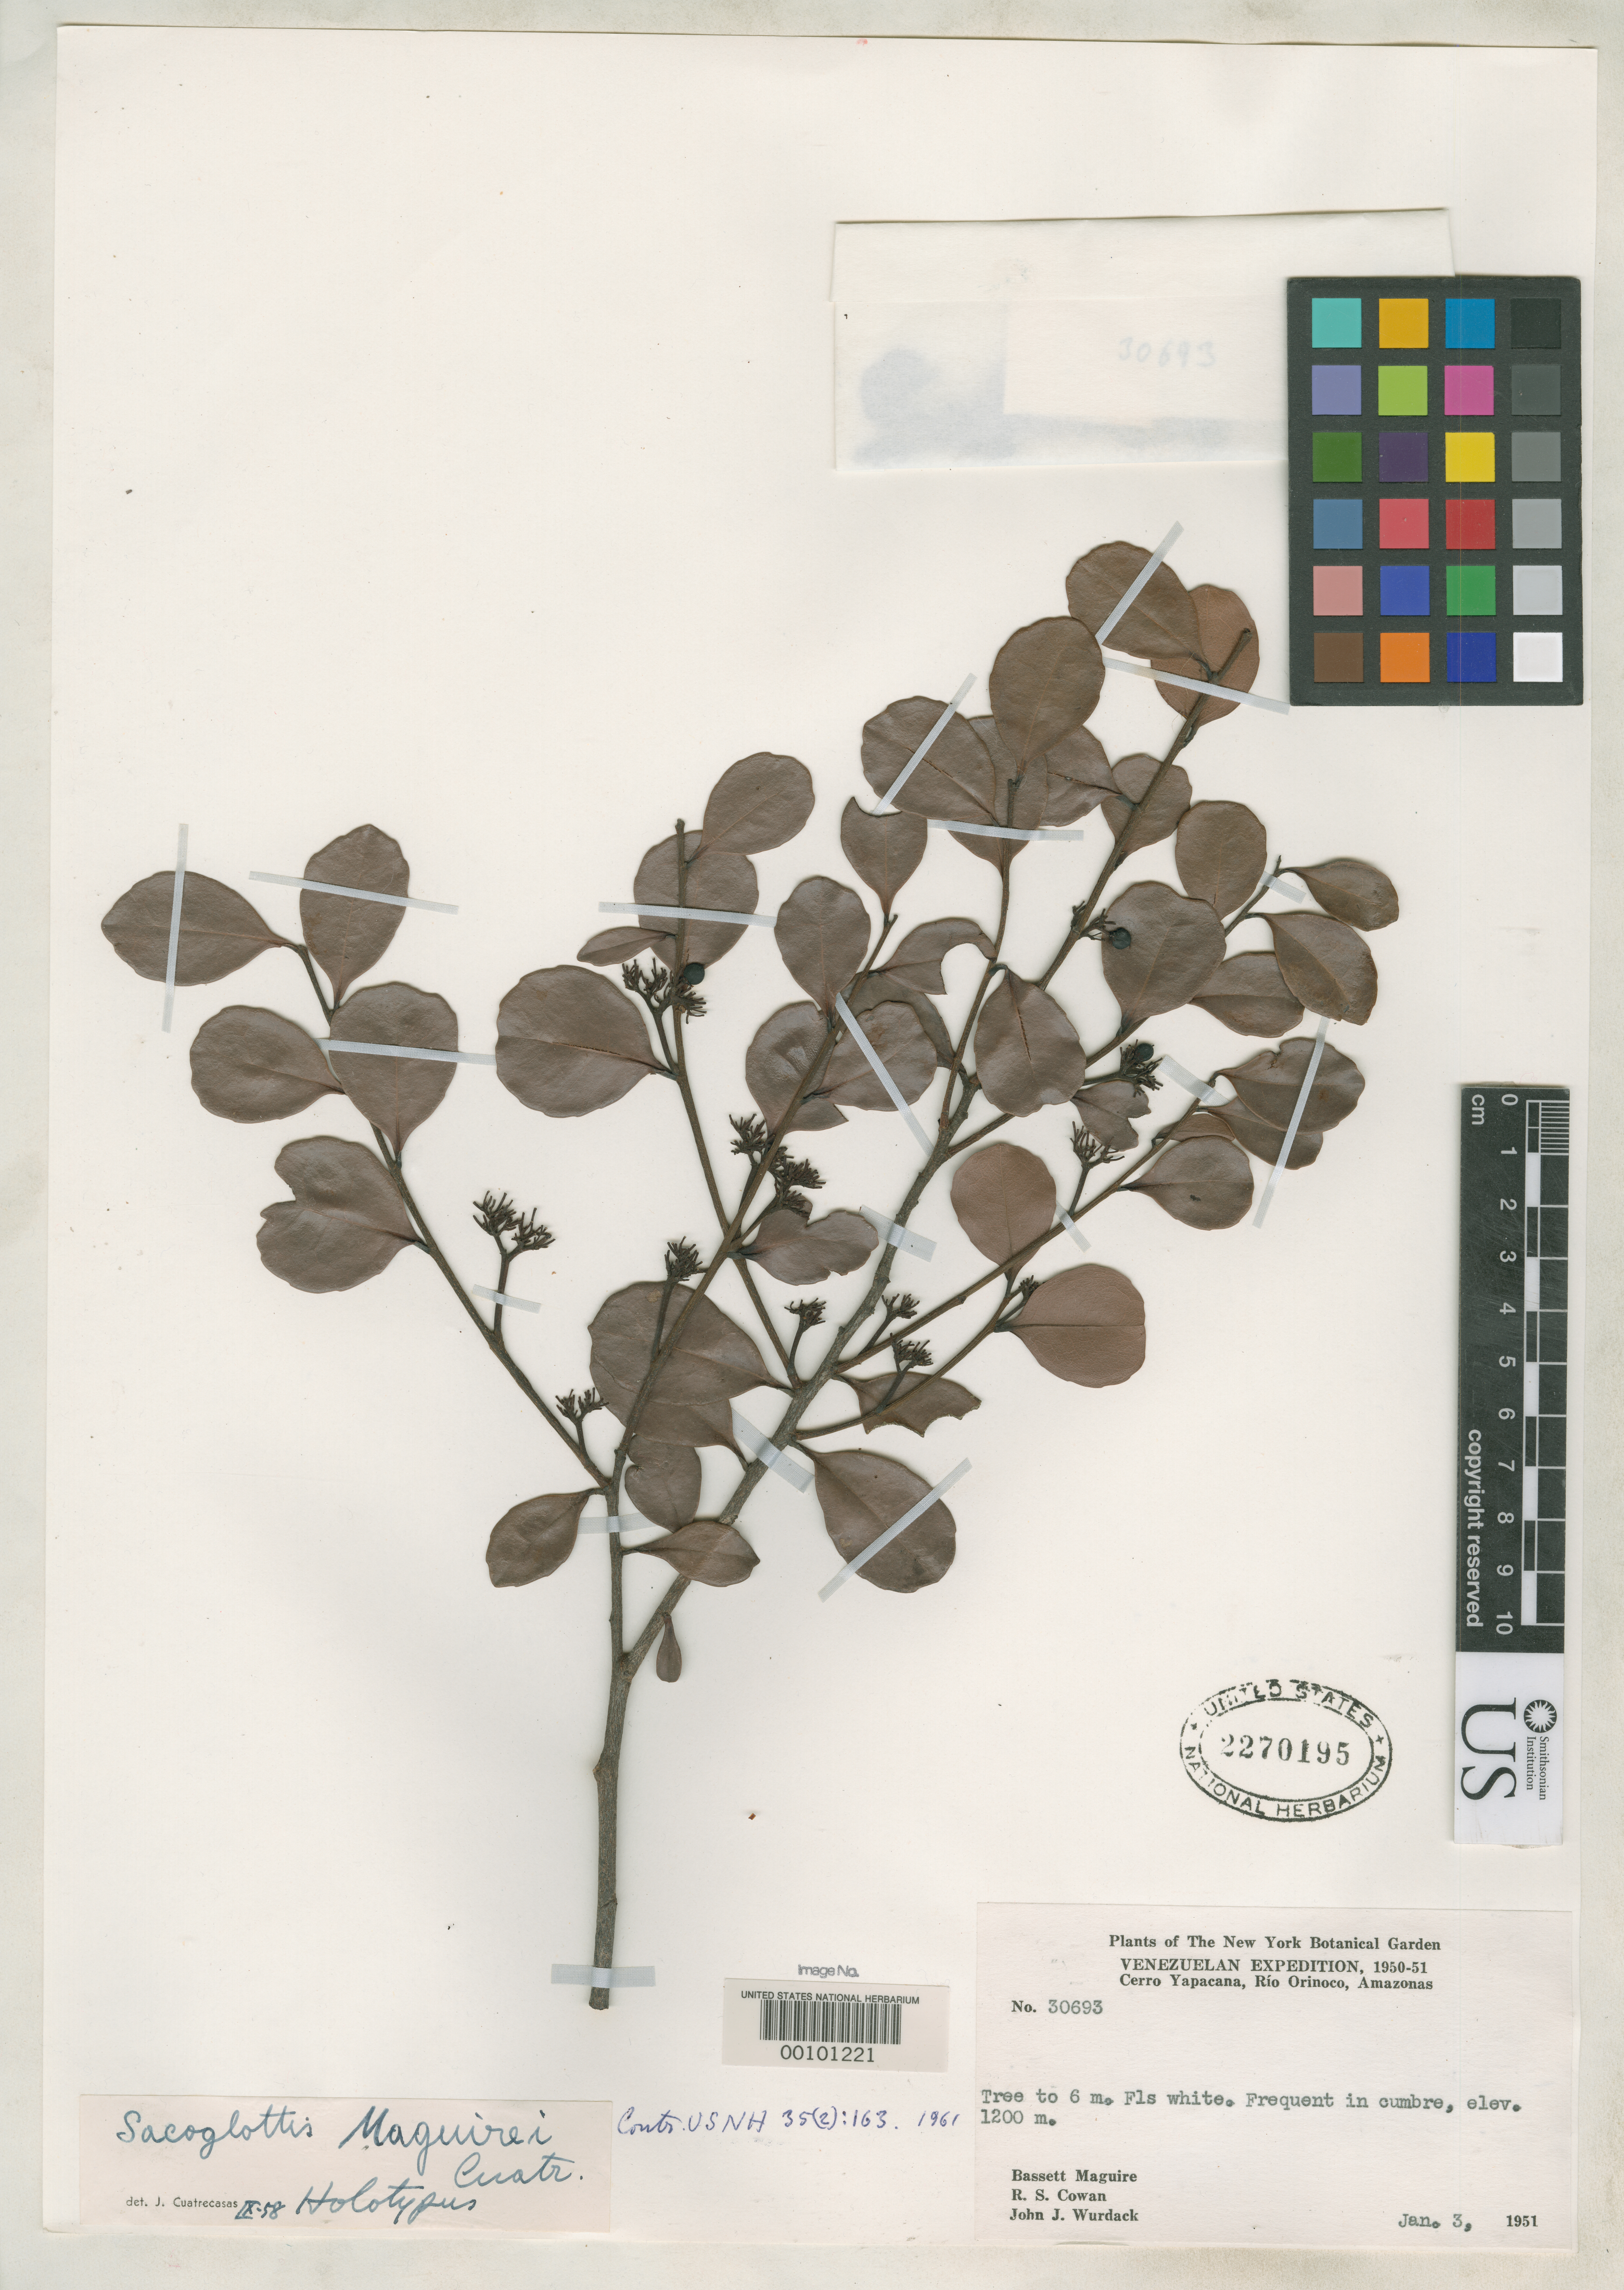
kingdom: Plantae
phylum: Tracheophyta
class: Magnoliopsida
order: Malpighiales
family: Humiriaceae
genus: Sacoglottis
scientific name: Sacoglottis maguirei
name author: Cuatrec.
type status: Holotype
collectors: B. Maguire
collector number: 30693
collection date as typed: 03 Jan 1951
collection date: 1951-01-03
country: Venezuela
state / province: Amazonas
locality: Mt. Cerro Yapacana, Orinoco River region.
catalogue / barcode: US 2270195